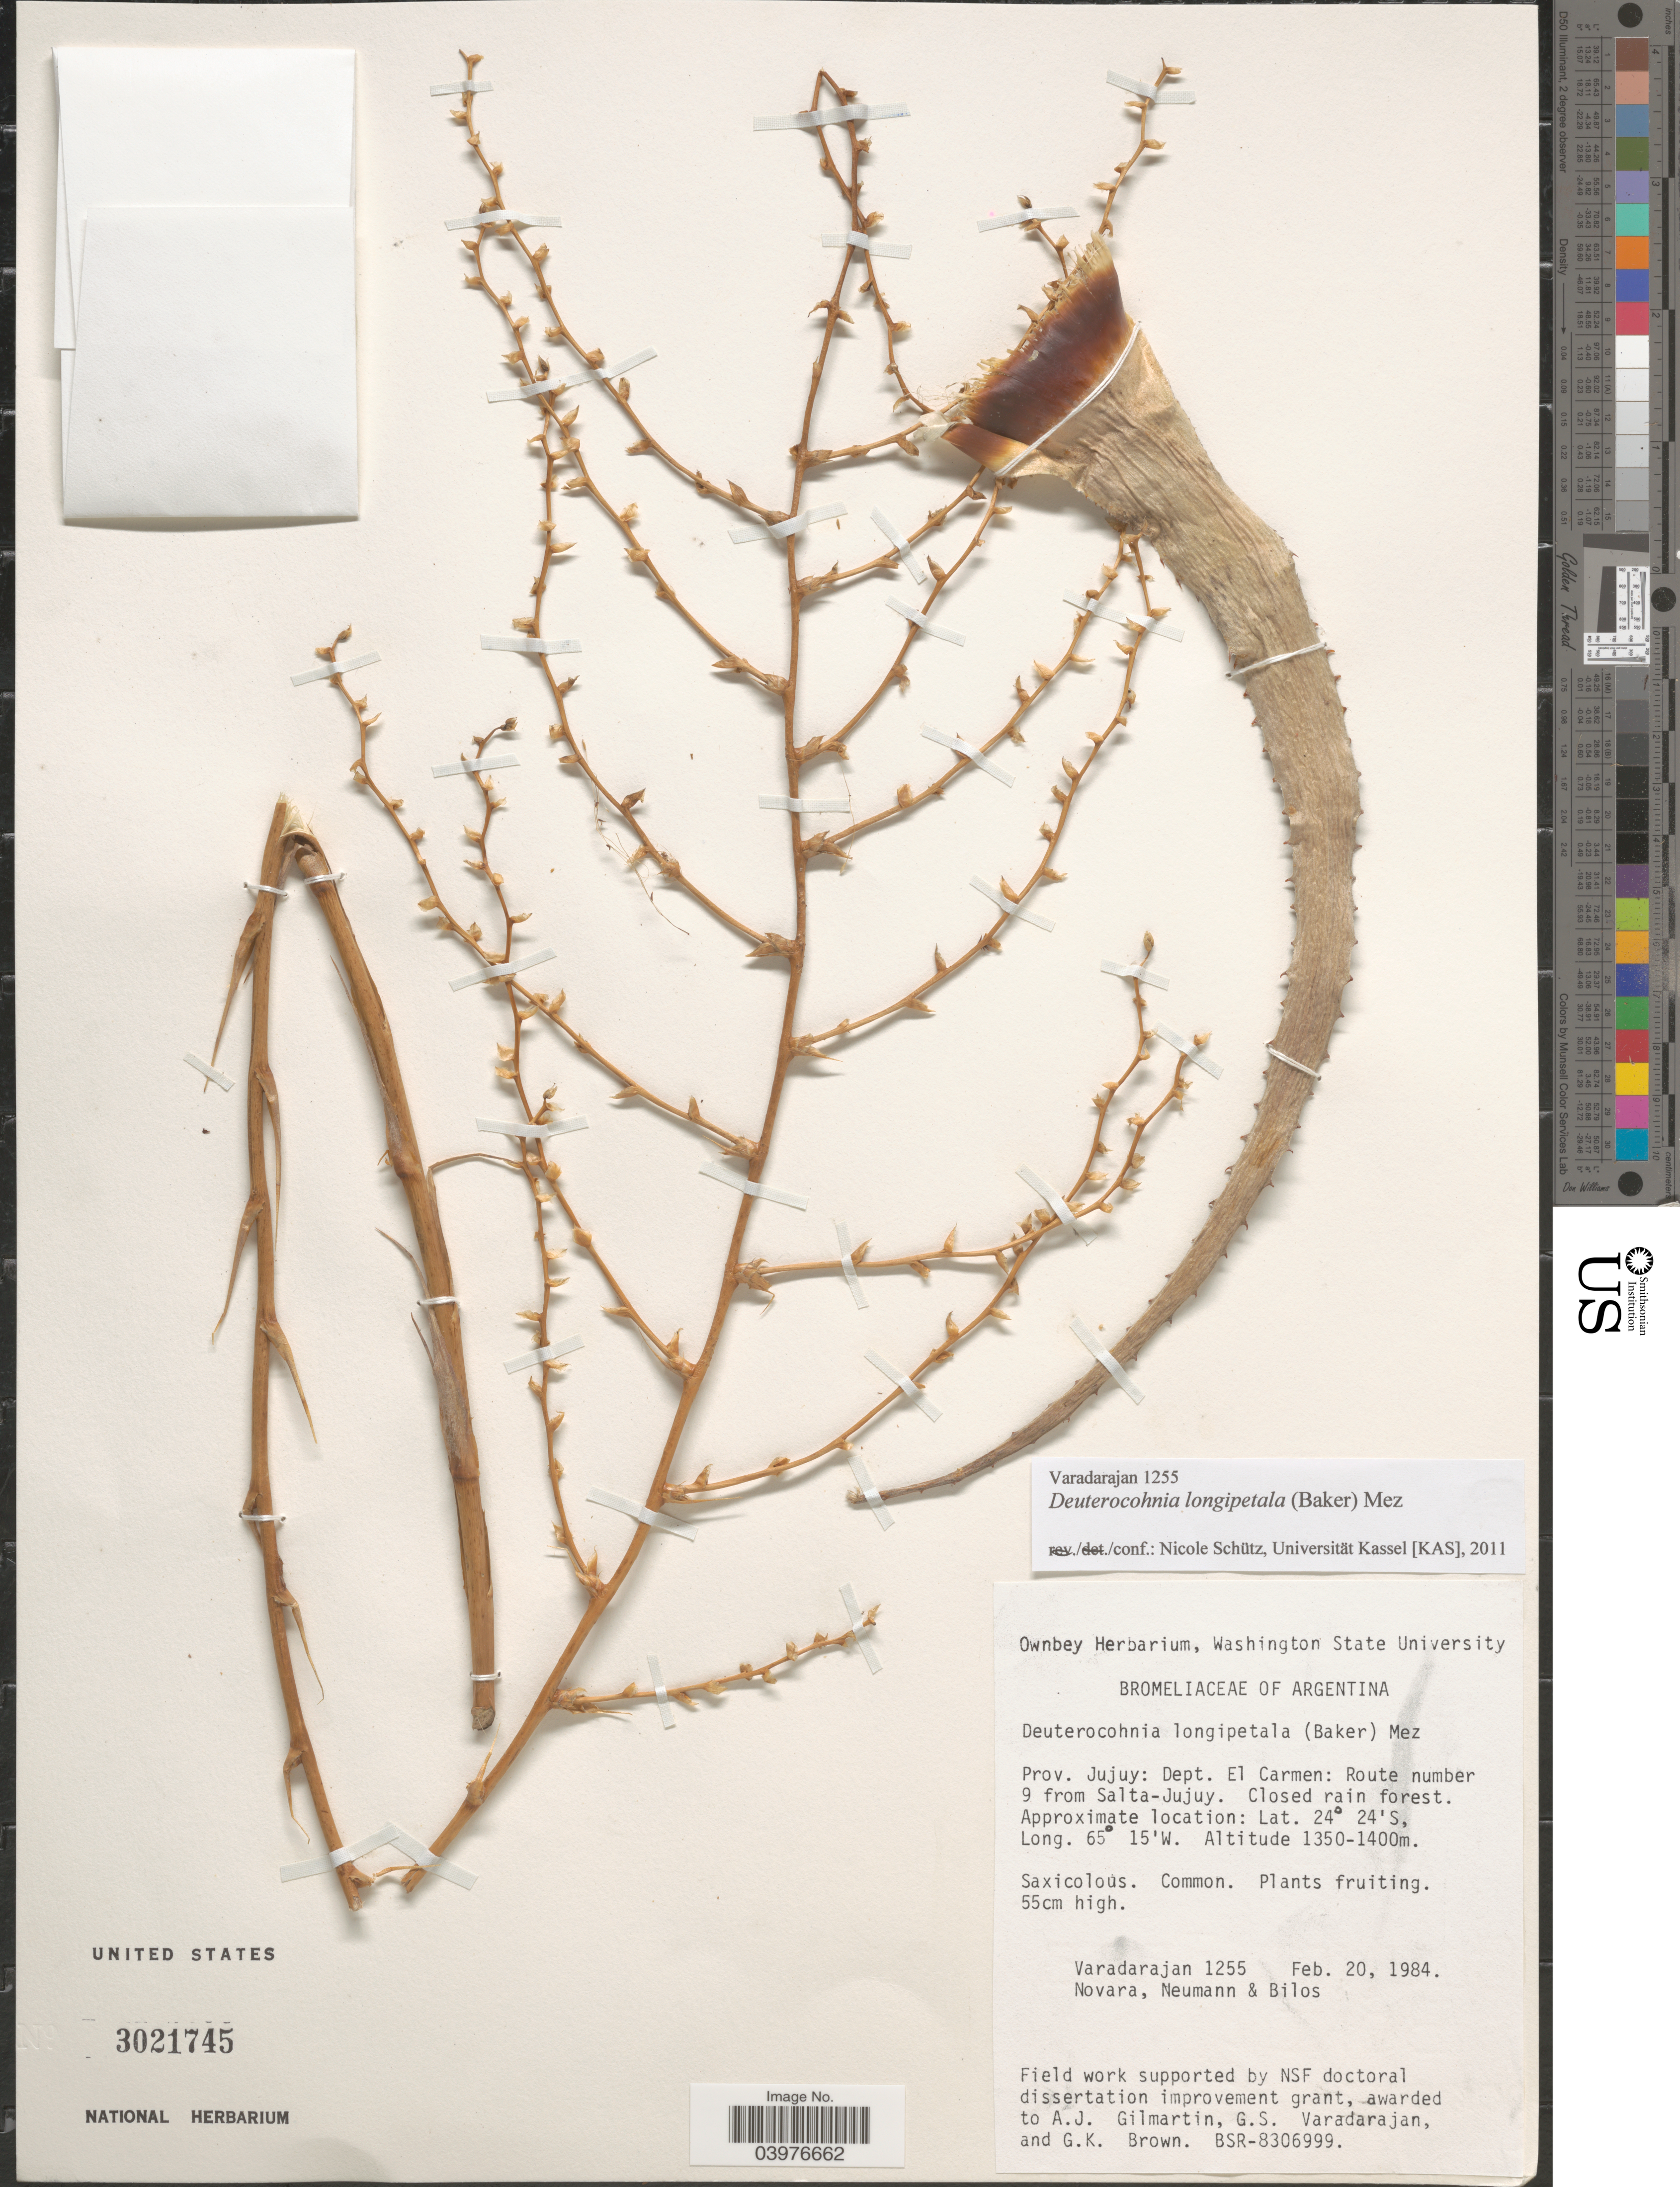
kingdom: Plantae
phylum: Tracheophyta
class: Liliopsida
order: Poales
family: Bromeliaceae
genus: Deuterocohnia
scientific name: Deuterocohnia longipetala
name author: (Baker) Mez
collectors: G. S. Varadarajan, -. Novara, Neumann, -- & -. Bilos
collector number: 1255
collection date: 1984-02-20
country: Argentina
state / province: Jujuy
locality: Dept. El Carmen: Route number 9 from Salta-Jujuy.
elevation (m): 1350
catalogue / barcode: US 3021745